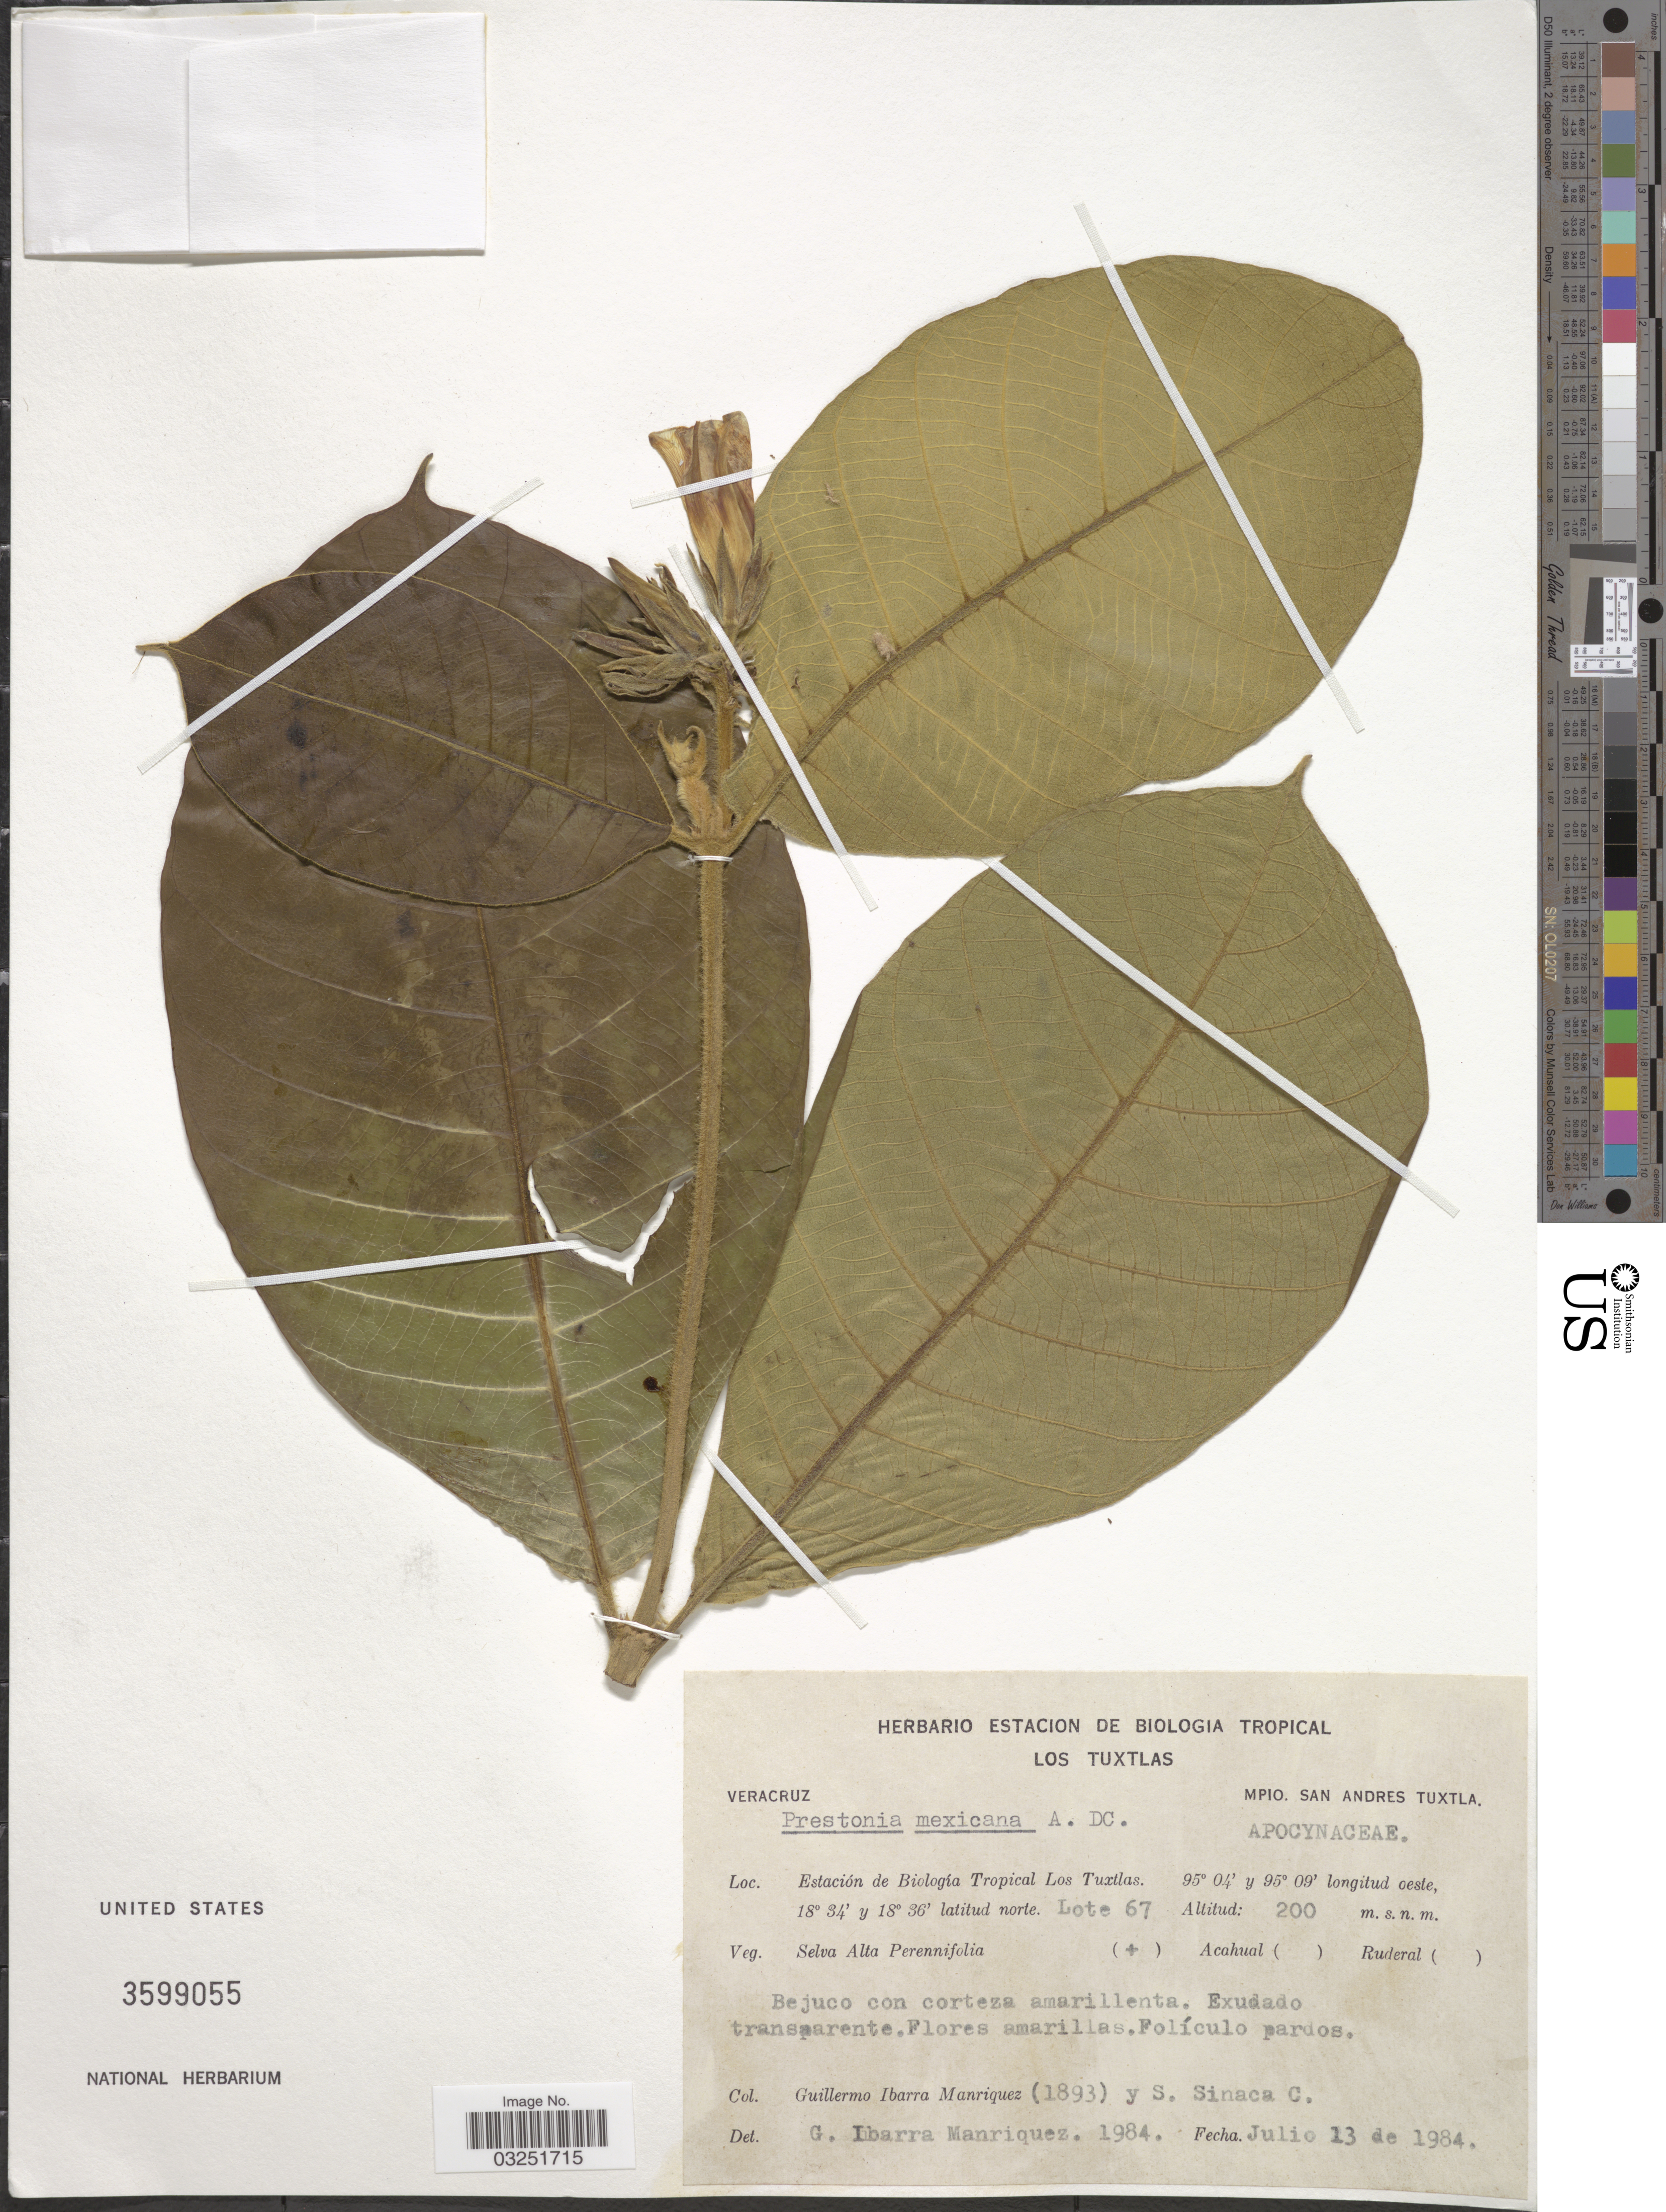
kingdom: Plantae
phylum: Tracheophyta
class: Magnoliopsida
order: Gentianales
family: Apocynaceae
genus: Prestonia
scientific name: Prestonia mexicana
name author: DC.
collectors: G. Ibarra M. & S. Sinaca Colin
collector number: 1893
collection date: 1984-07-13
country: Mexico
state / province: Veracruz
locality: Los Tuxtlas, Veracruz, Mpio. San Andres Tuxtla, Estación de Biología Tropical Los Tuxtlas, Lote 67.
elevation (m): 200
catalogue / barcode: US 3599055